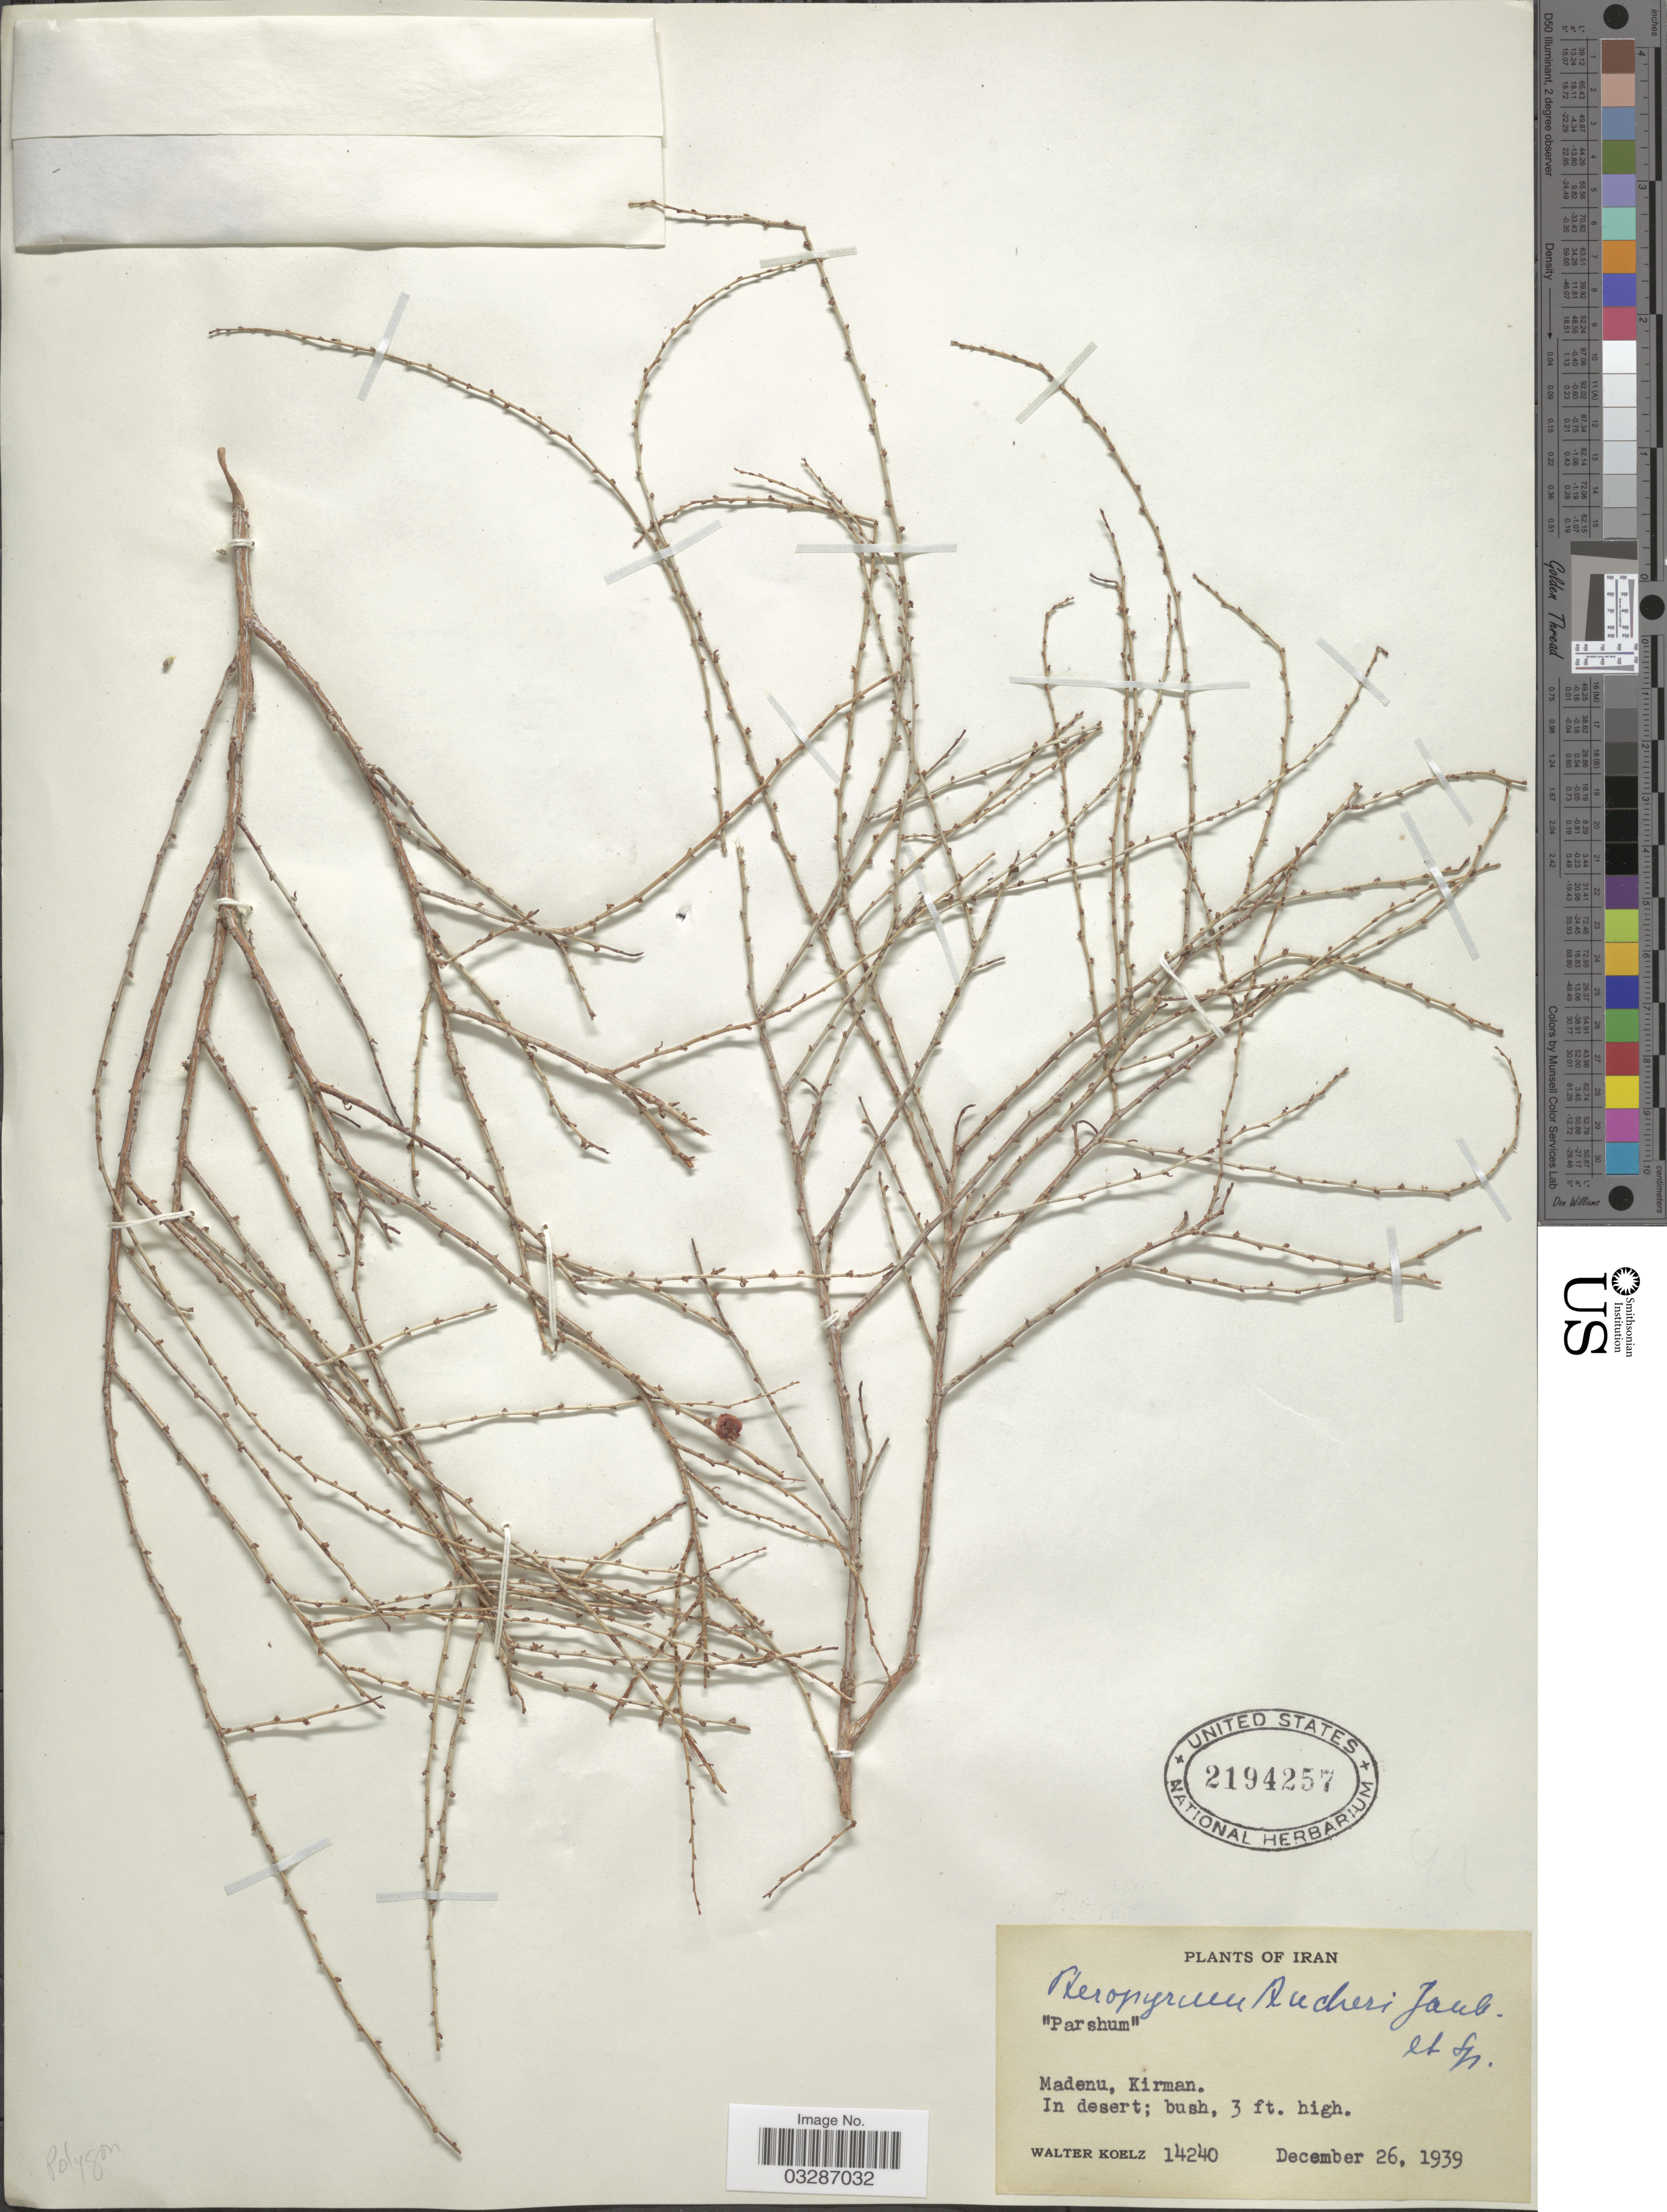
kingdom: Plantae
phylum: Tracheophyta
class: Magnoliopsida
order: Caryophyllales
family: Polygonaceae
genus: Pteropyrum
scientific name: Pteropyrum aucheri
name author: Jaub. & Spach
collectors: W. N. Koelz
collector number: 14240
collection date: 1939-12-26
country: Iran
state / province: Kerman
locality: Madenu, Kirman.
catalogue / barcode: US 2194257